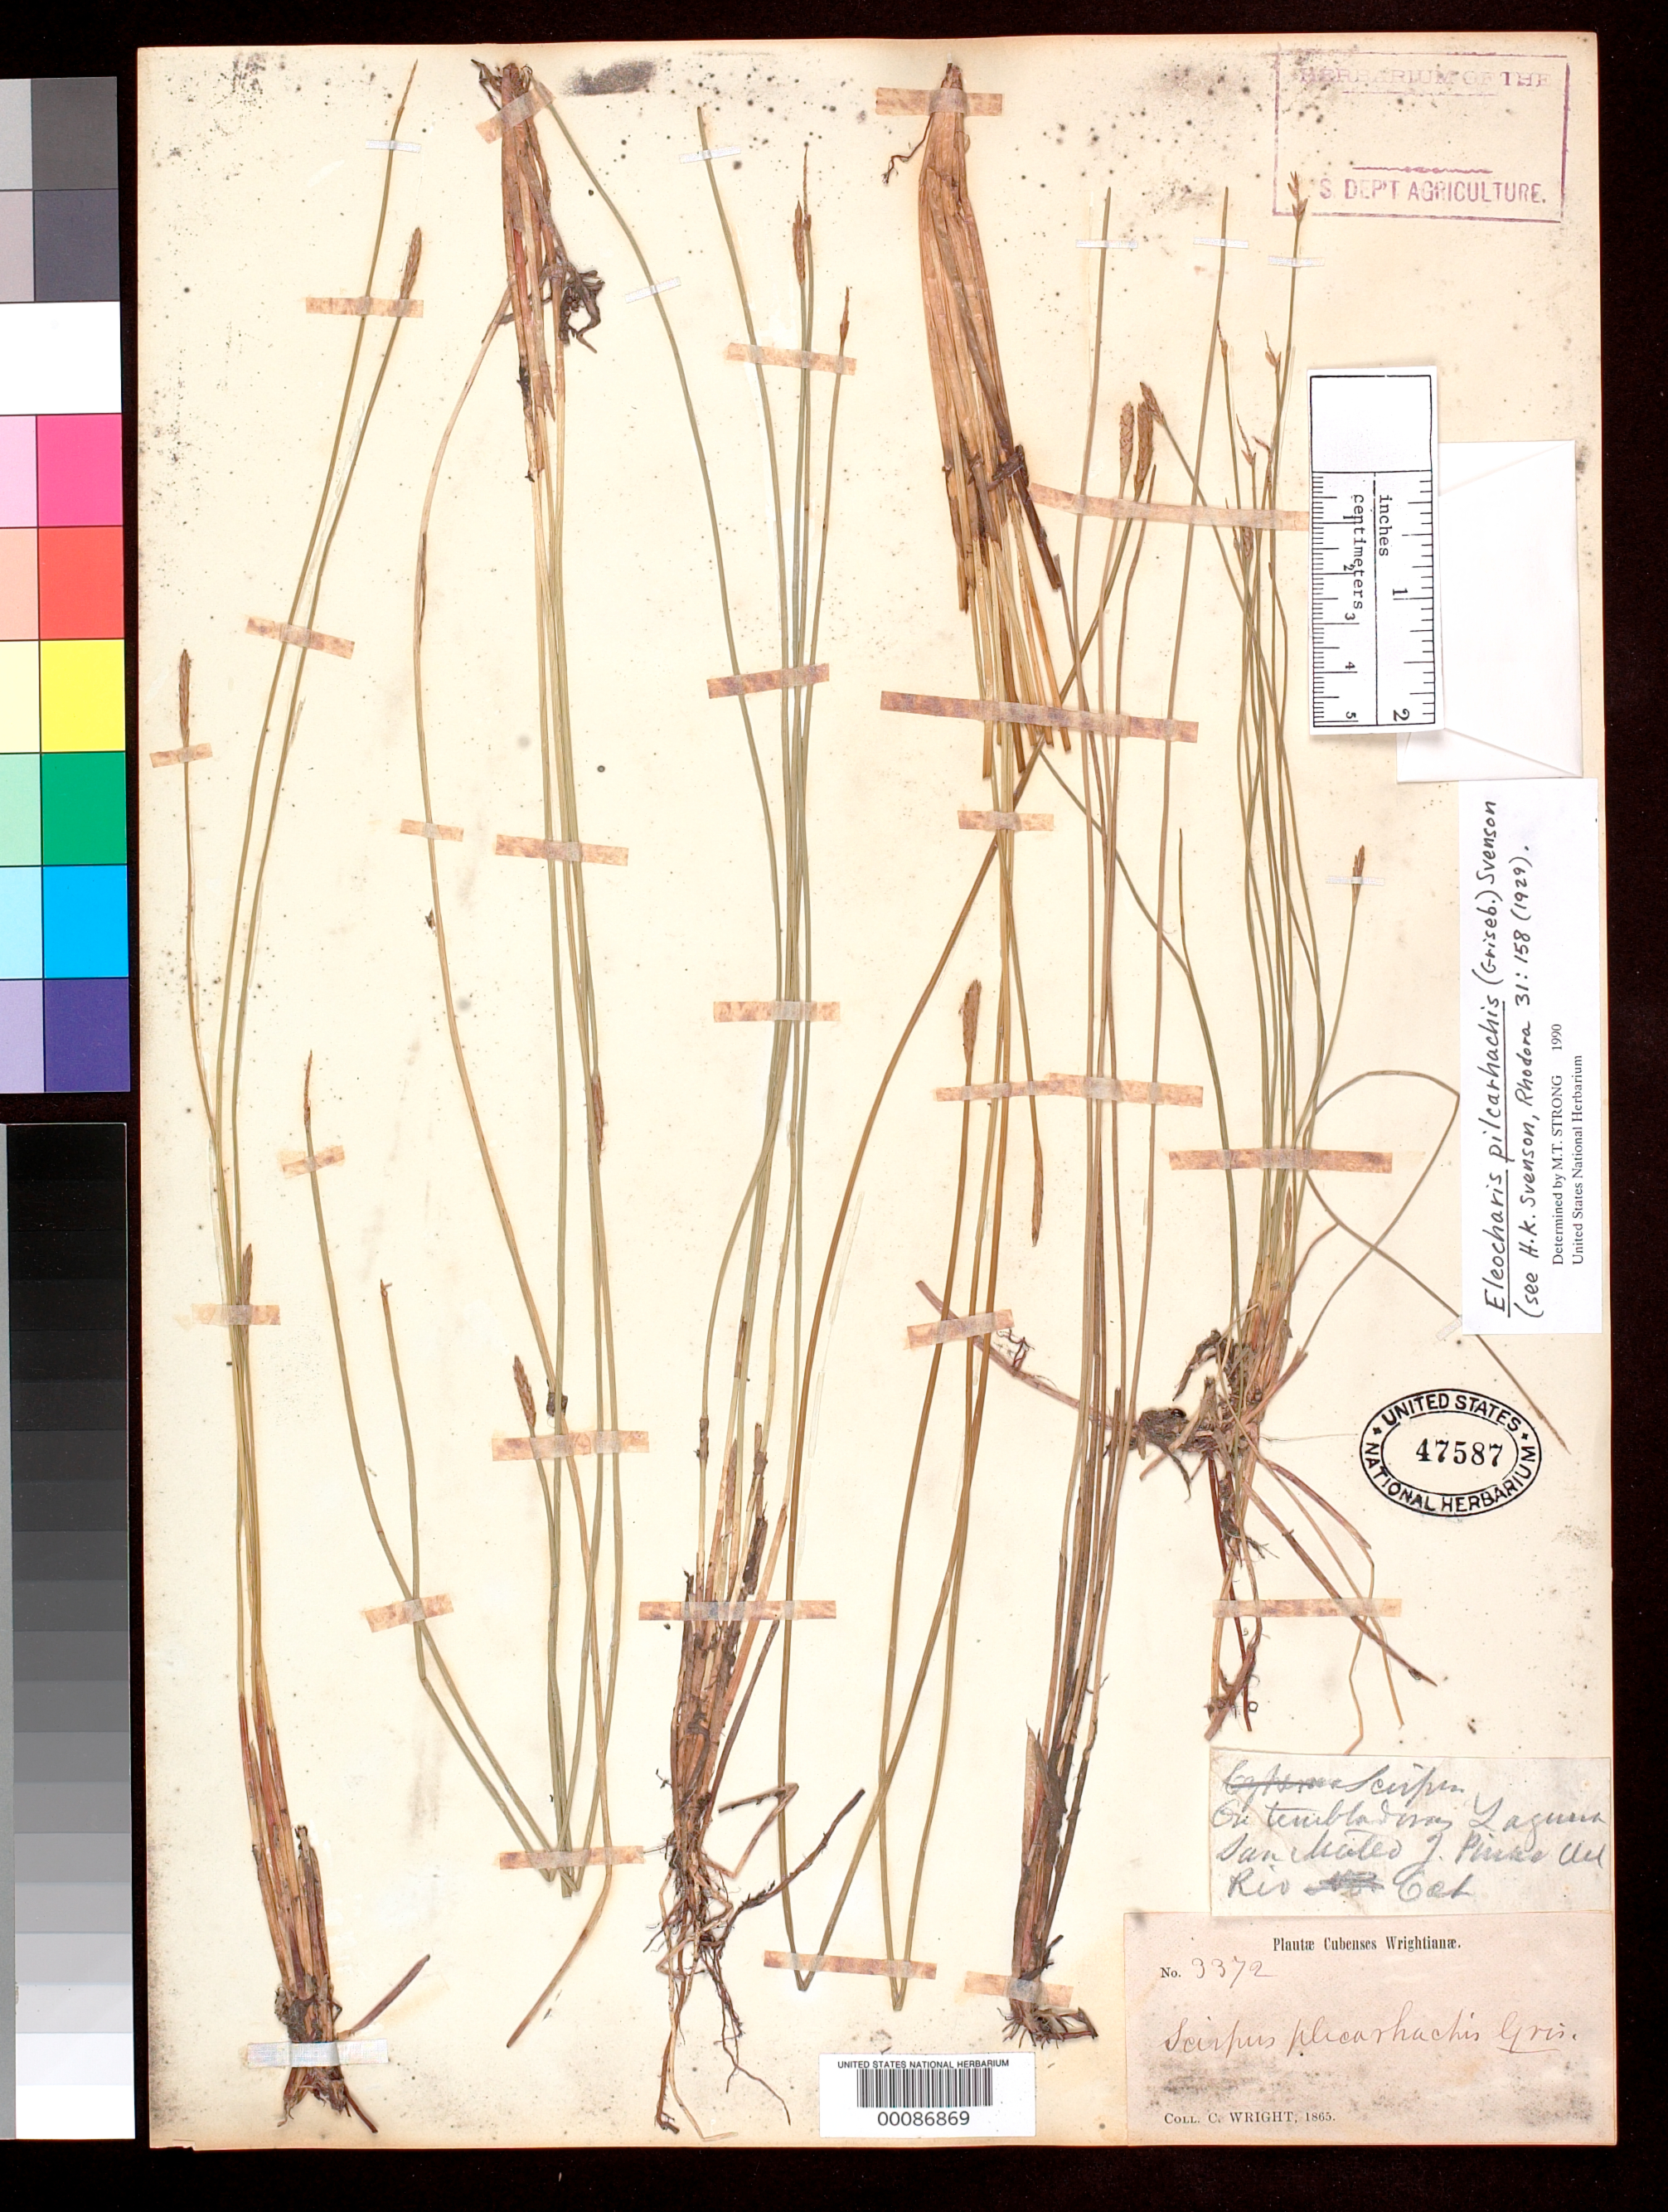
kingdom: Plantae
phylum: Tracheophyta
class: Liliopsida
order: Poales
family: Cyperaceae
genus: Scirpus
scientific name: Scirpus plicarhachis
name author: Griseb.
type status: Isotype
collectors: C. Wright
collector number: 3372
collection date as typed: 1865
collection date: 1865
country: Cuba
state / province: Pinar del Río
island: Greater Antilles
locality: Laguna San Mateo, Pinar del Rio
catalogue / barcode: US 47587